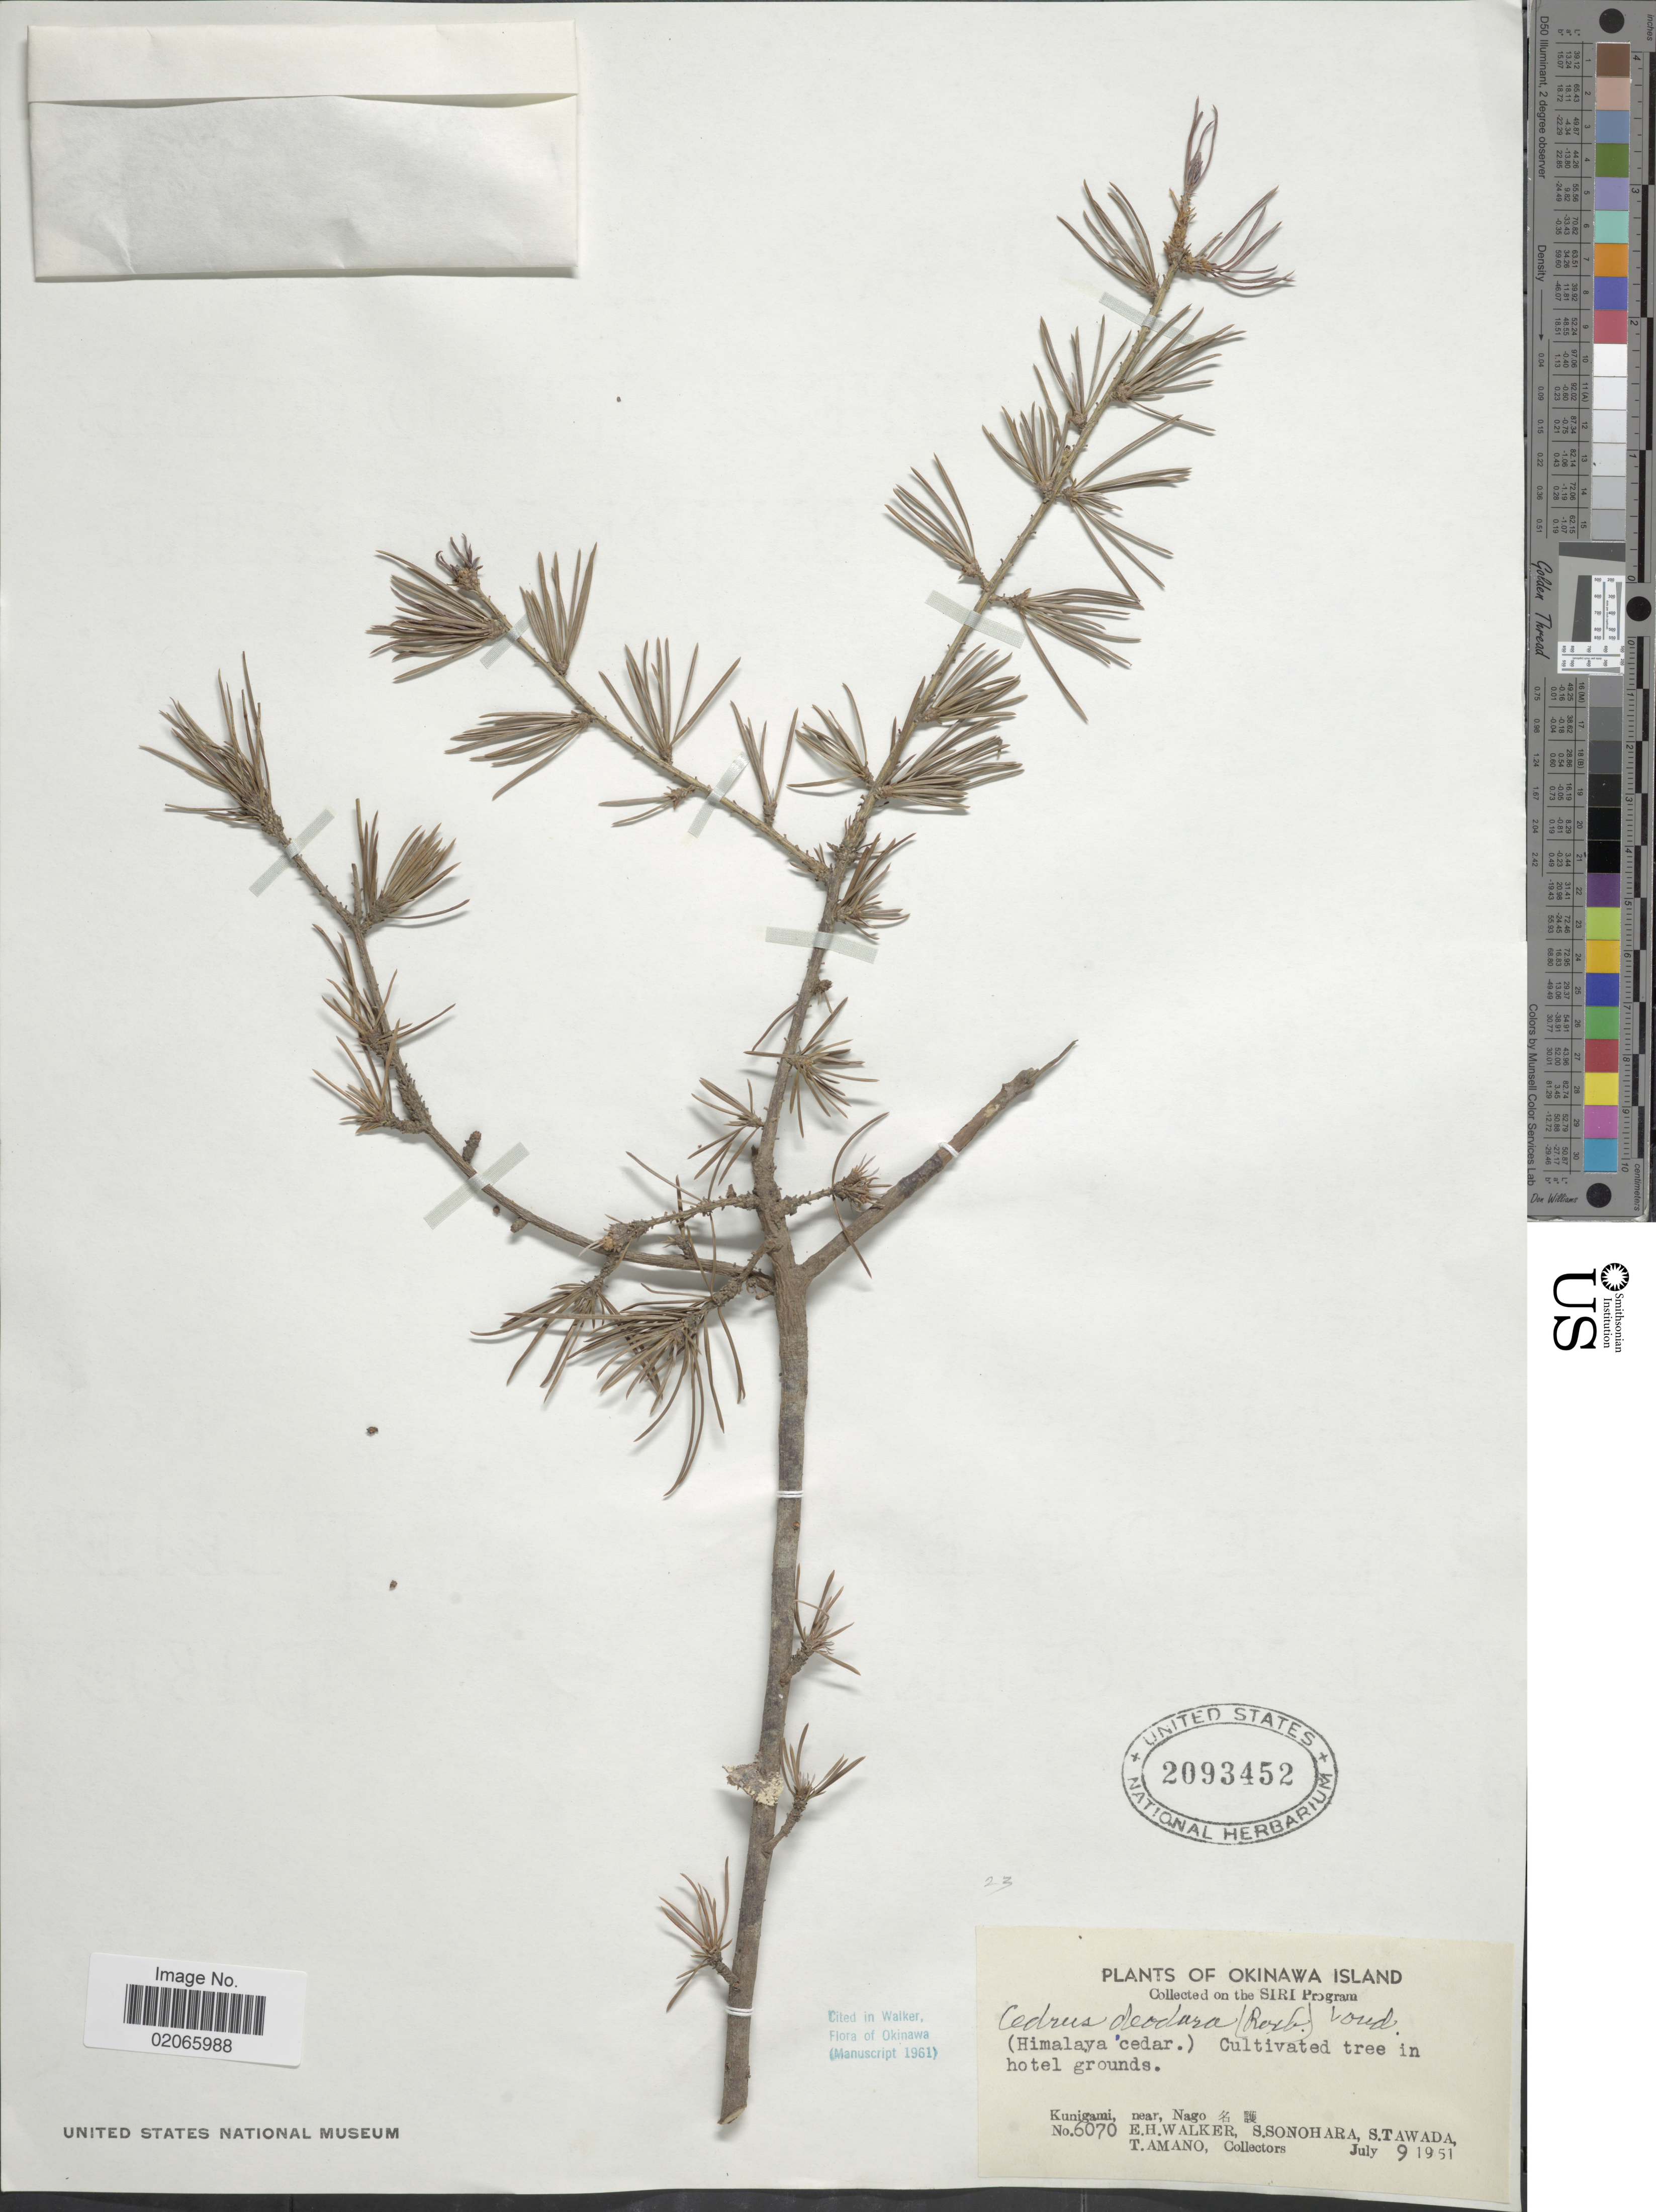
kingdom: Plantae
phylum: Tracheophyta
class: Pinopsida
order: Pinales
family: Pinaceae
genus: Cedrus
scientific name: Cedrus deodara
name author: (Roxb. ex D. Don) G. Don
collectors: E. H. Walker, S. Sonohara, S. Tawada & T. Amano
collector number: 6070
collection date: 1951-07-09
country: Japan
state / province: Okinawa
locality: Okinawa Island. Kunigami, near, Nago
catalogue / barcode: US 2093452